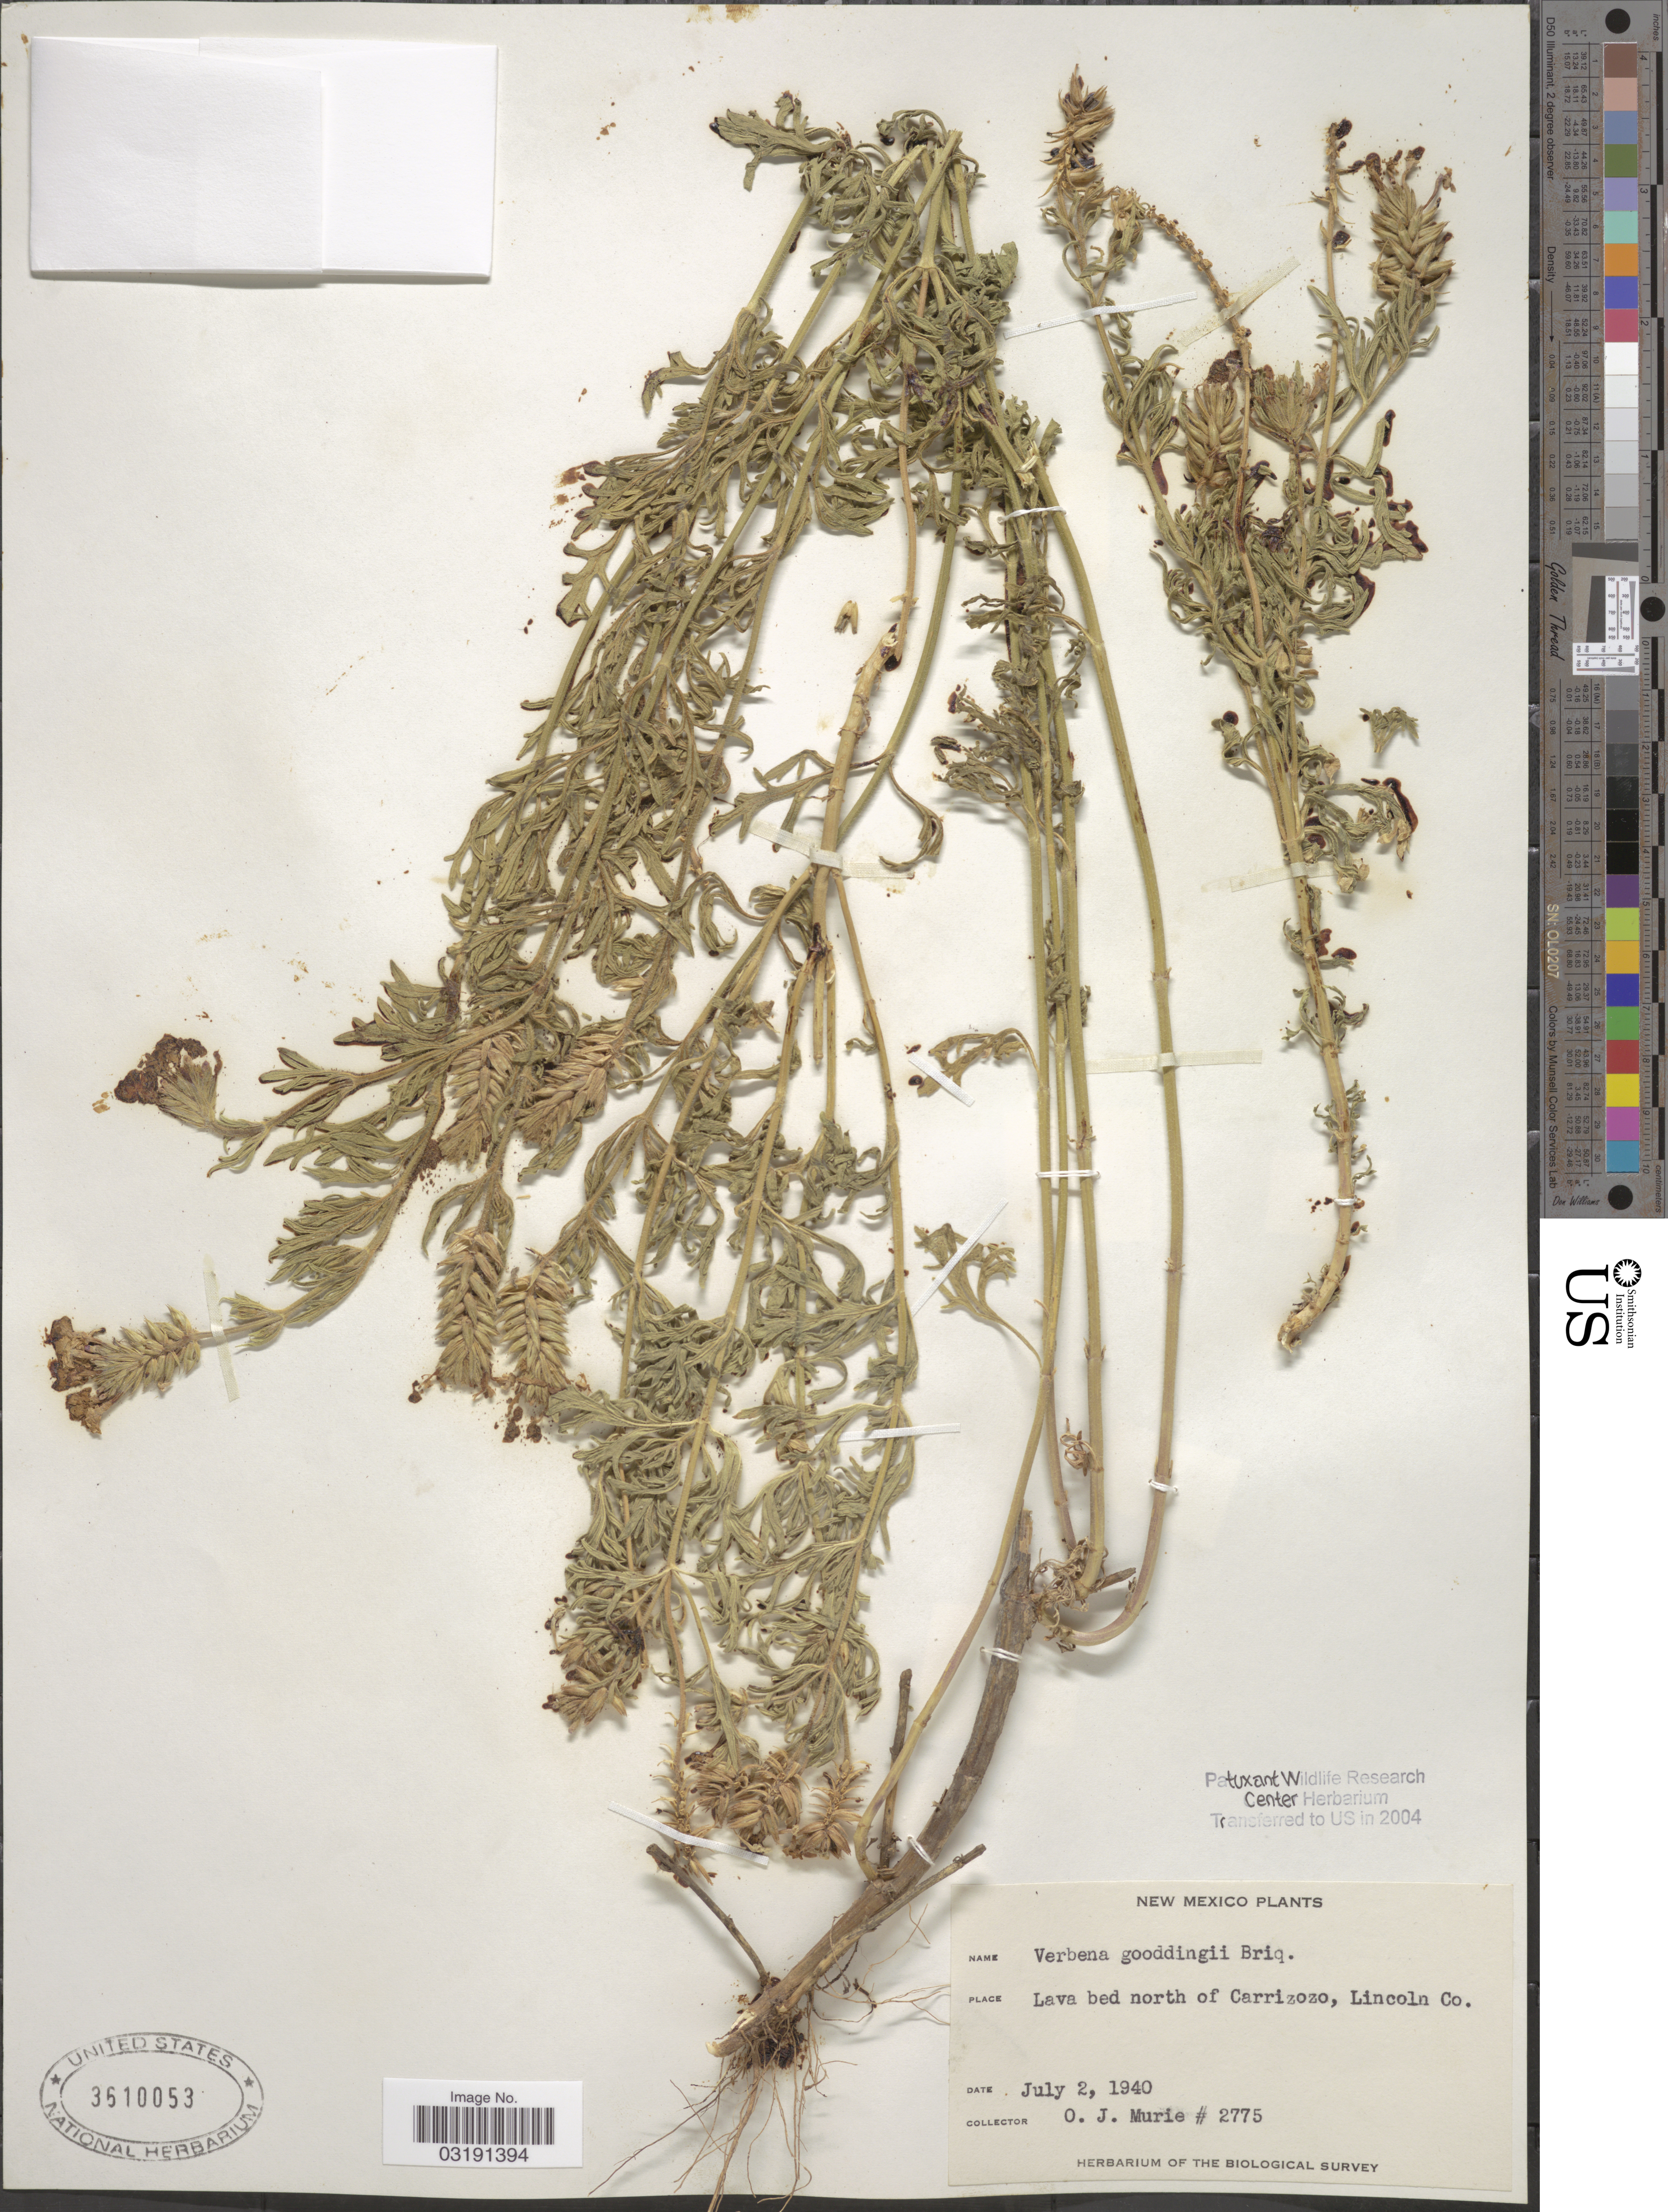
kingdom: Plantae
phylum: Tracheophyta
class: Magnoliopsida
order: Lamiales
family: Verbenaceae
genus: Verbena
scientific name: Verbena gooddingii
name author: Briq.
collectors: O. Murie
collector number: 2775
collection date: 1940-07-02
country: United States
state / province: New Mexico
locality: Lava bed north of Carrizozo, Lincoln Co.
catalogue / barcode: US 3610053